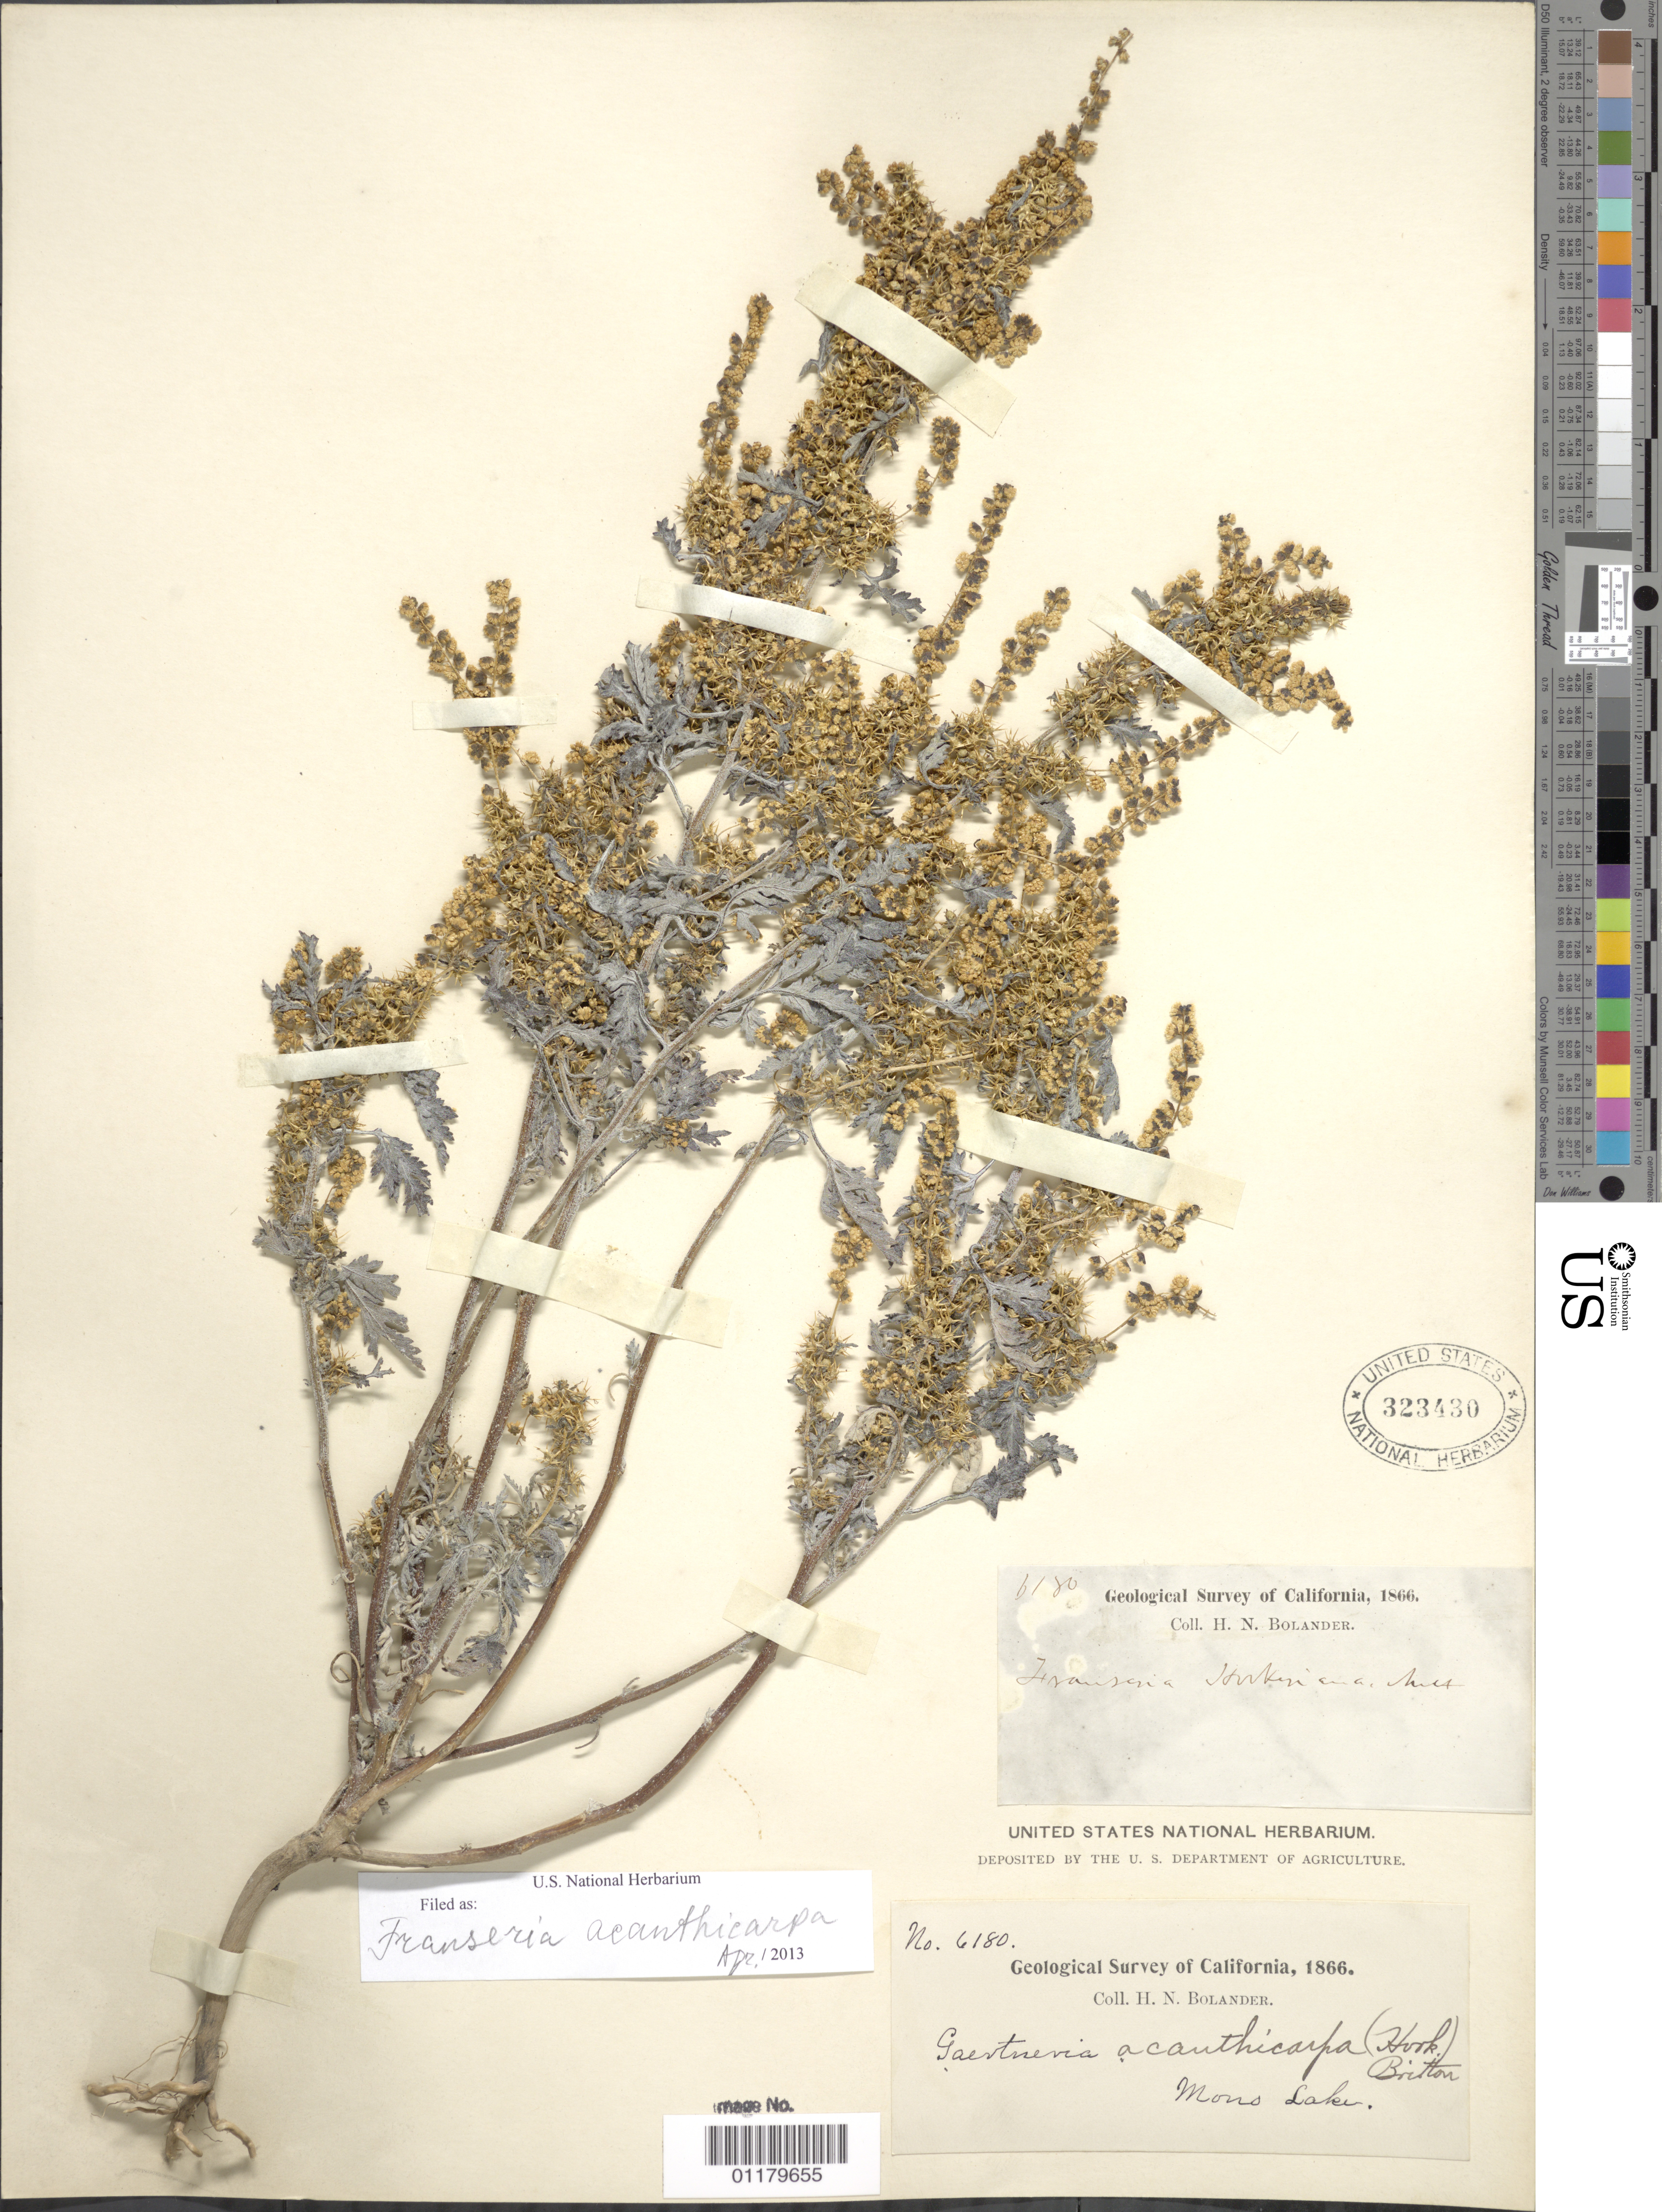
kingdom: Plantae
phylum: Tracheophyta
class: Magnoliopsida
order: Asterales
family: Asteraceae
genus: Franseria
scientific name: Franseria acanthicarpa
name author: Coville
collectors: H. Bolander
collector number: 6180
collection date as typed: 1866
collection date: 1866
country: United States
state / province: California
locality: Mono Lake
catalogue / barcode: US 323430